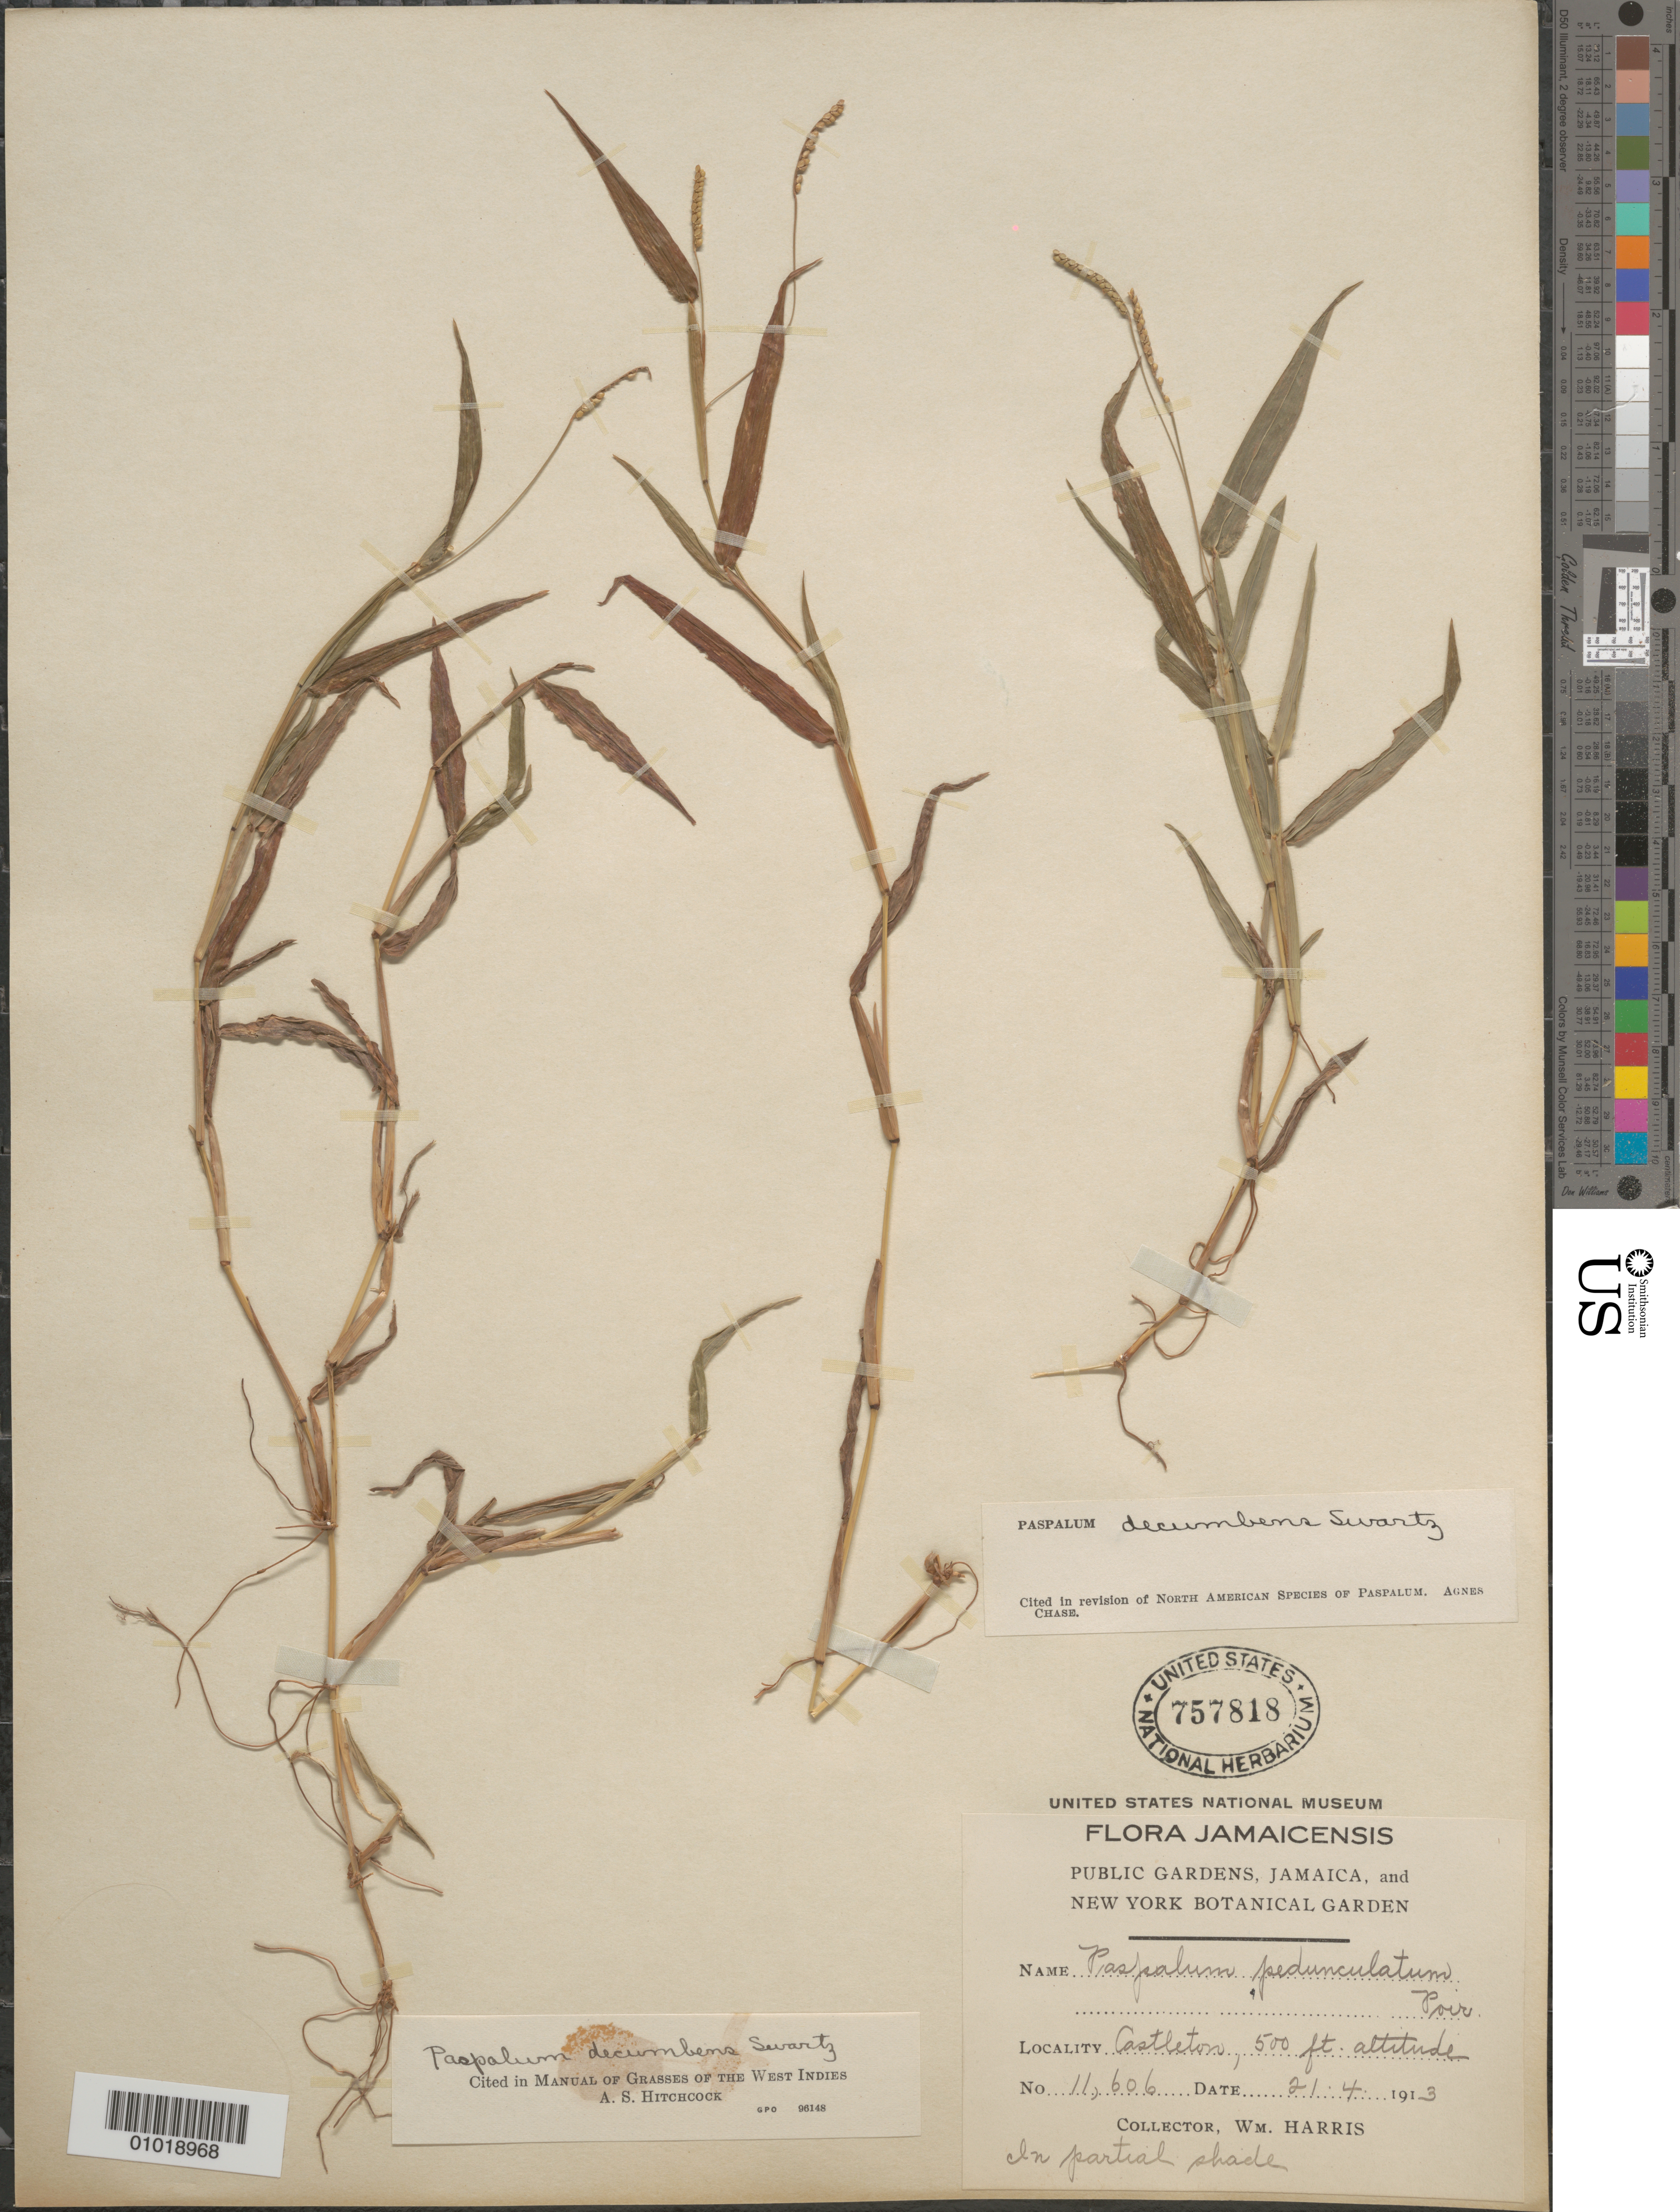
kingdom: Plantae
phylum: Tracheophyta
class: Liliopsida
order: Poales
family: Poaceae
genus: Paspalum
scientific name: Paspalum decumbens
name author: Sw.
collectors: W. Harris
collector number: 11606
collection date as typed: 21 --- 1913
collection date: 1913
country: Jamaica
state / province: Saint Andrew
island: Jamaica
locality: Castleton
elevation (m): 152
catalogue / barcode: US 757818